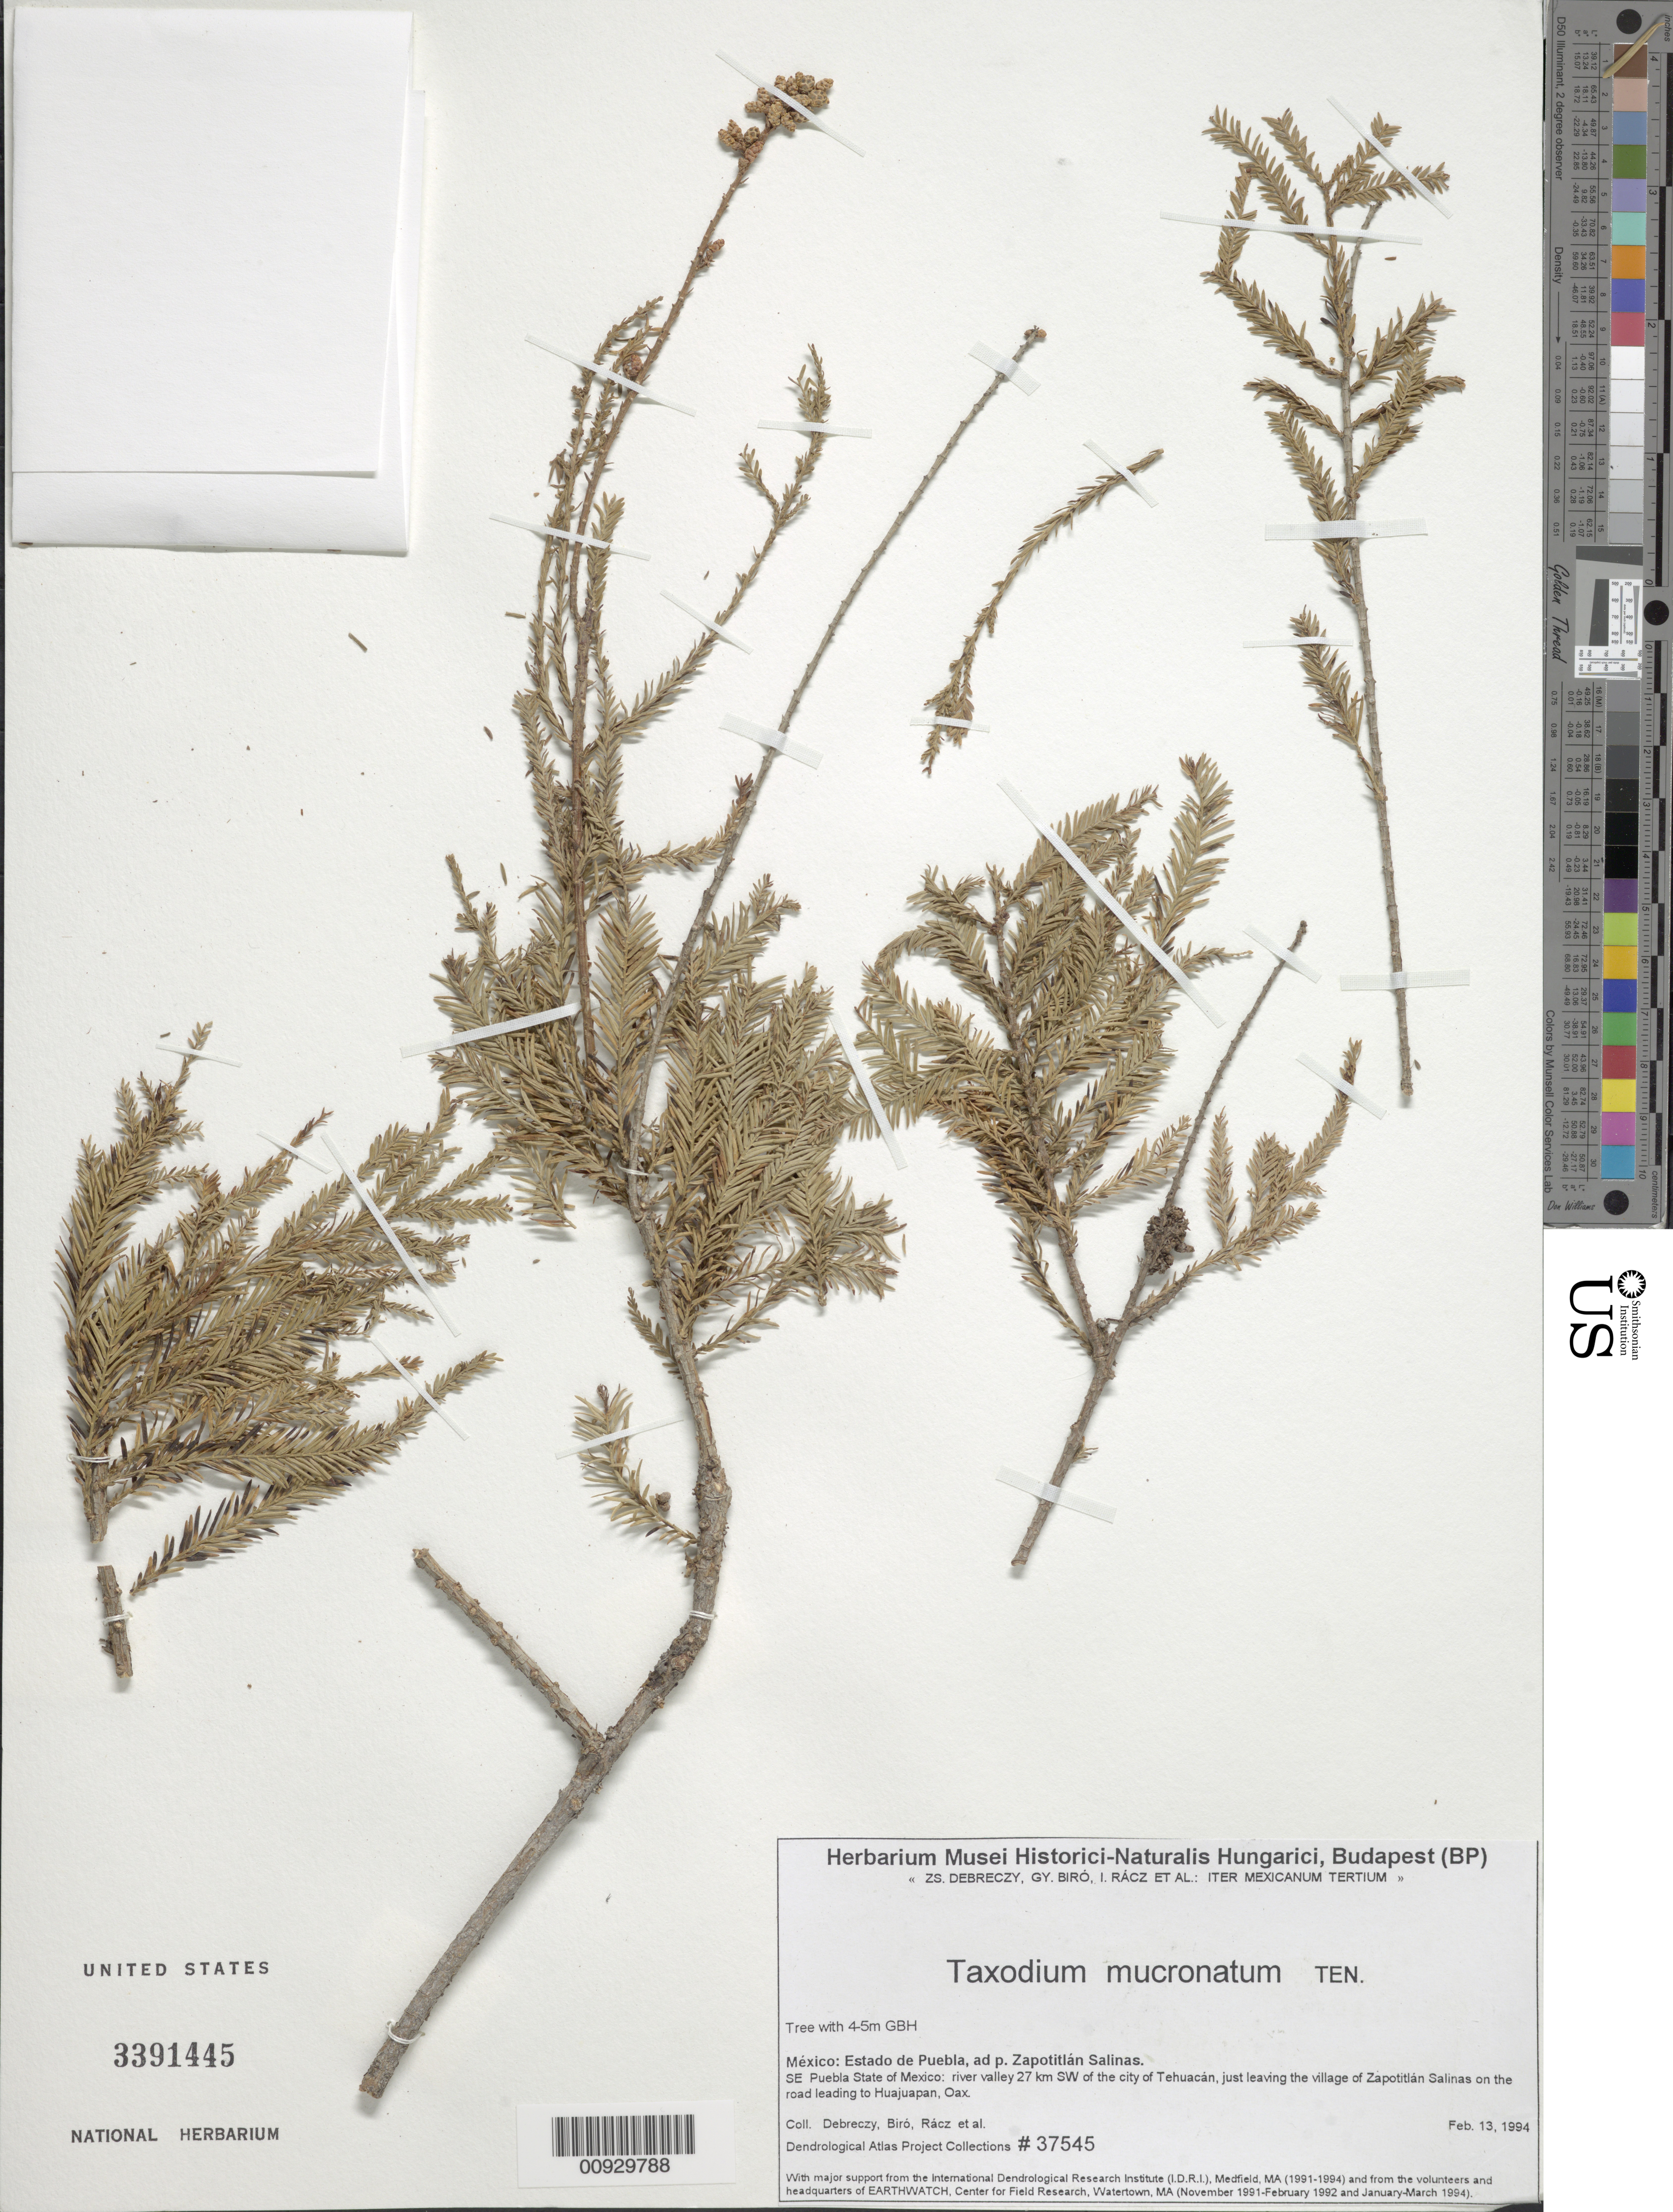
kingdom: Plantae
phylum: Tracheophyta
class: Pinopsida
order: Pinales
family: Cupressaceae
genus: Taxodium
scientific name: Taxodium mucronatum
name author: Ten.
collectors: Z. Debreczy, G. Biro, I. Rácz & et al.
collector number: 37545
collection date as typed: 13 Feb 1994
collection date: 1994-02-13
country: Mexico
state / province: Puebla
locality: SE Puebla State: river valley 27 km SW of the city of Tehuacán, just leaving the village of Zapotitlán Salinas on the road leading to Huajuapan, Oaxaca.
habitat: River valley.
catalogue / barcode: US 3391445